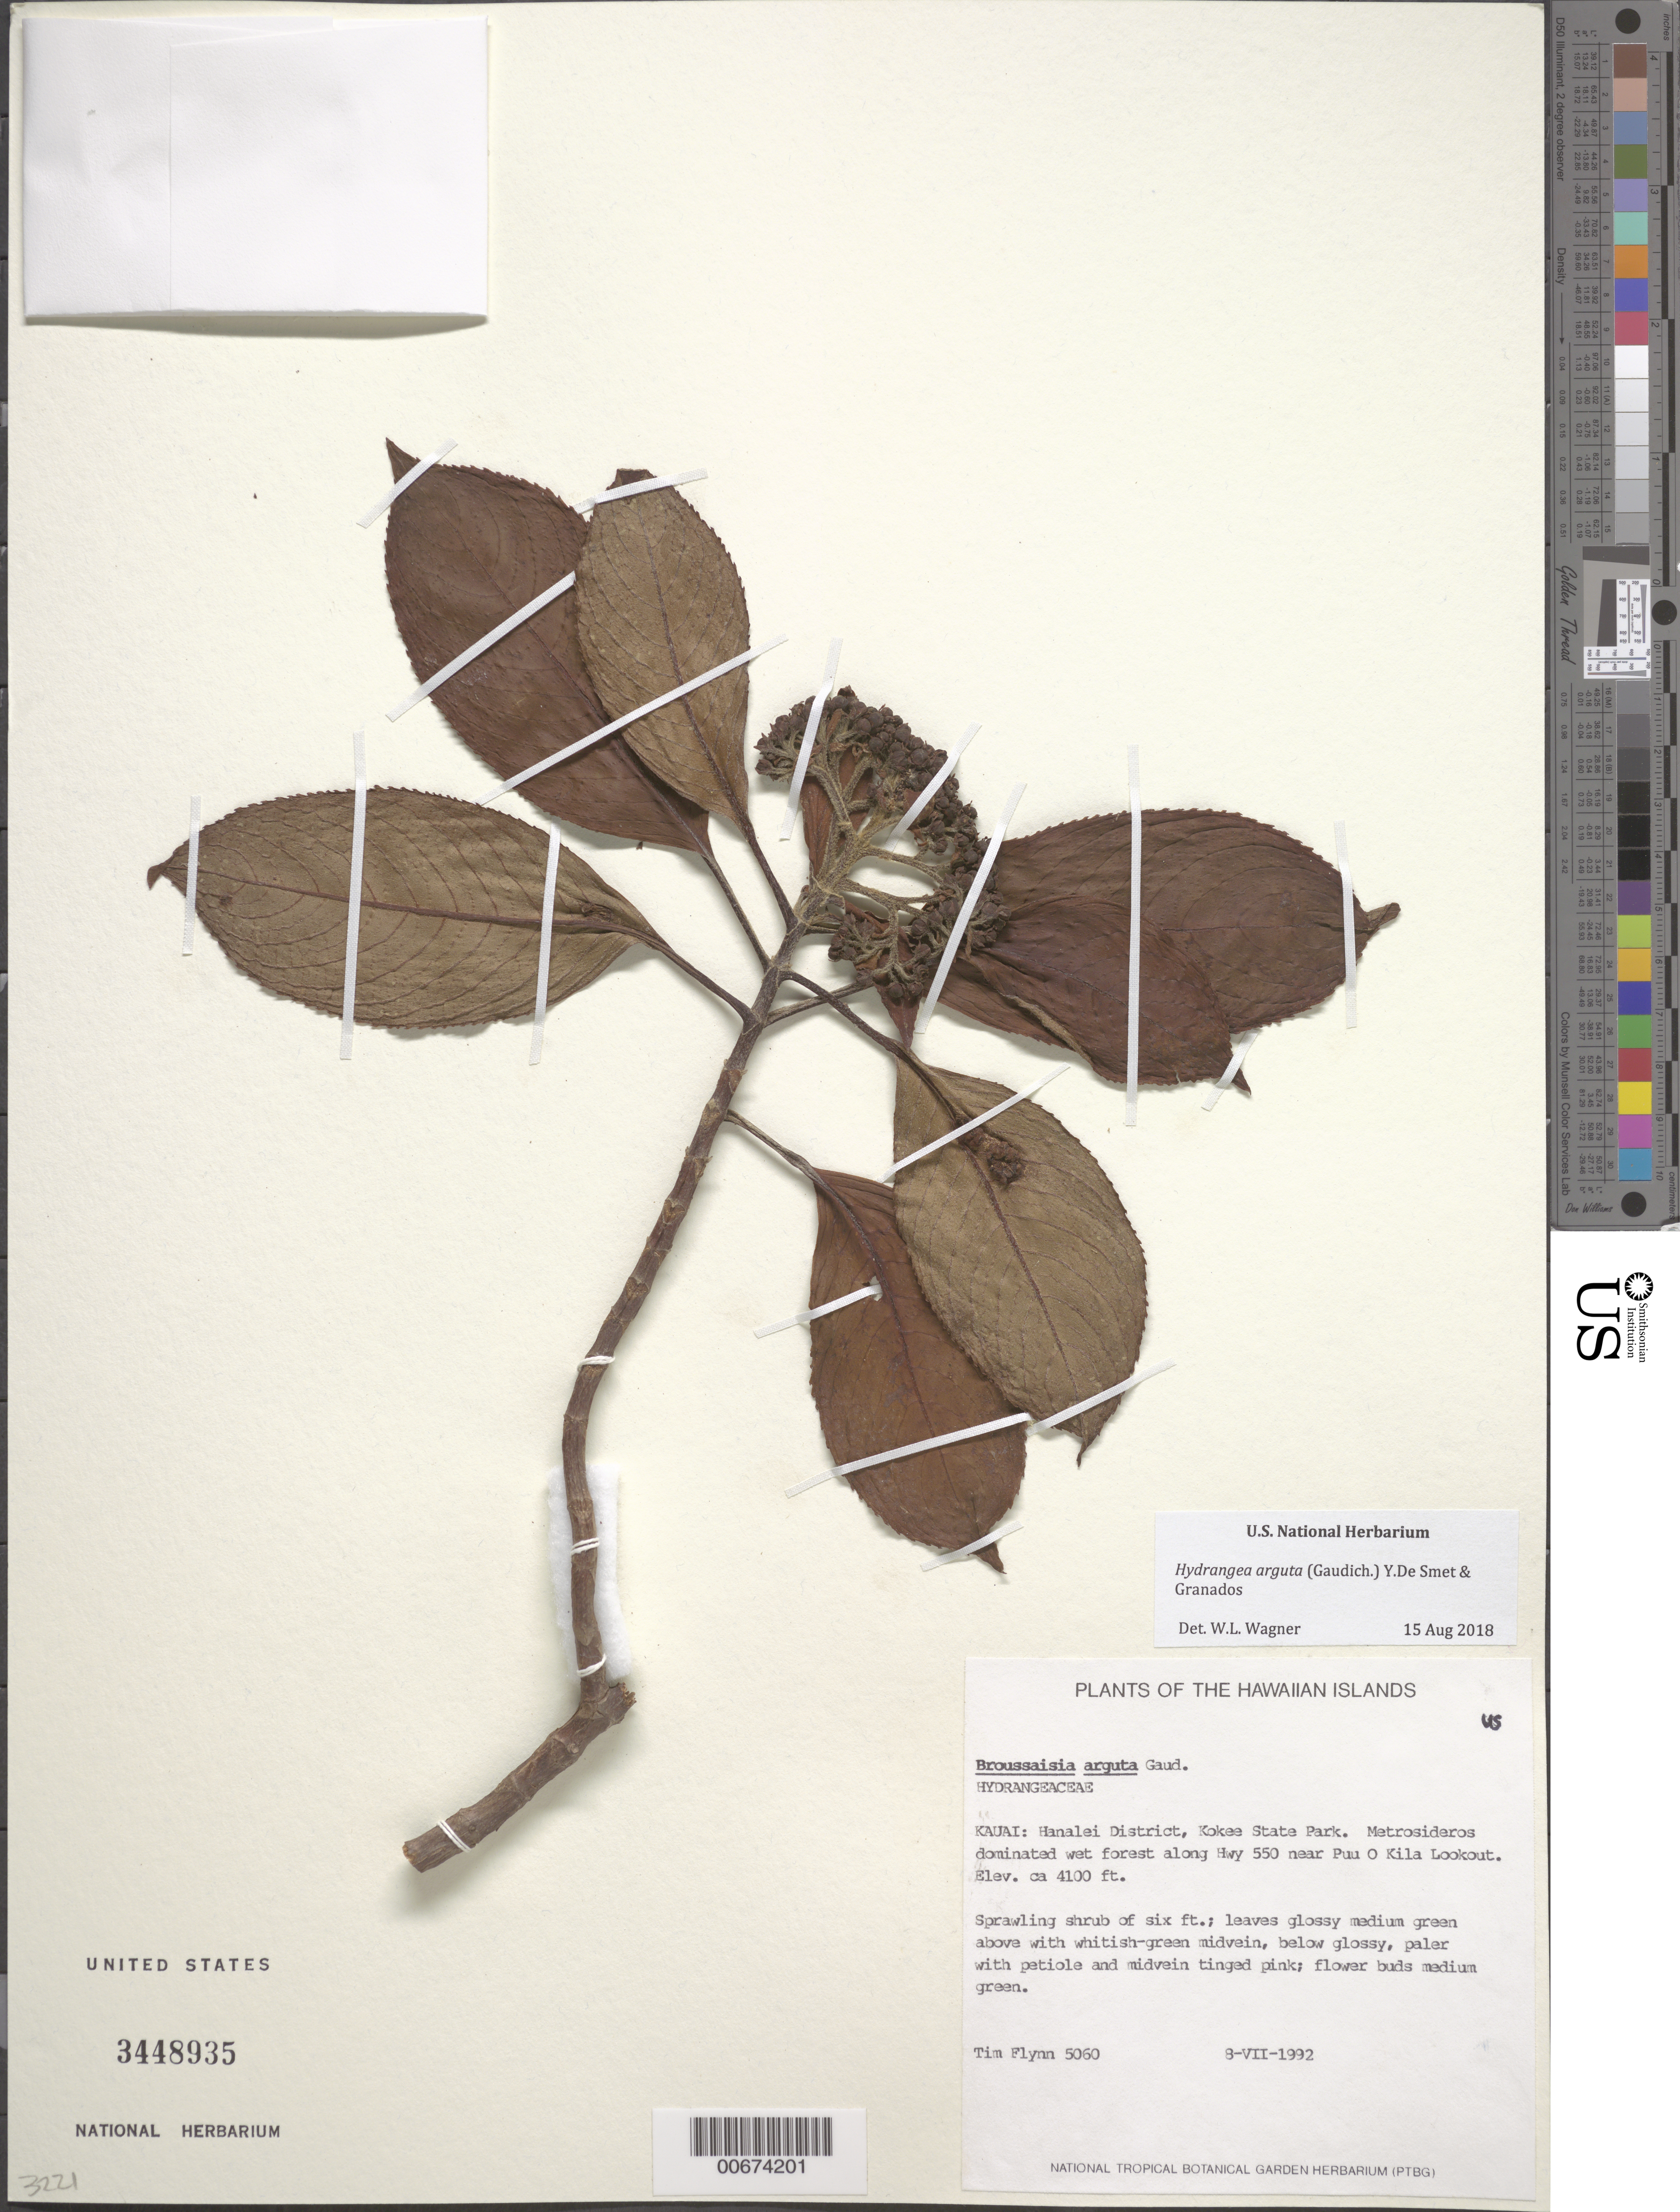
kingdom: Plantae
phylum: Tracheophyta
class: Magnoliopsida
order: Cornales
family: Hydrangeaceae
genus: Hydrangea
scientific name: Hydrangea arguta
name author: (Gaudich.) Y. De Smet & C. Granados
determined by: Wagner, W. L., (BOT), Smithsonian Institution - National Museum of Natural History (UNITED STATES)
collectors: T. W. Flynn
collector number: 5060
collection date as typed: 8 Jul 1992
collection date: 1992-07-08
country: United States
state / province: Hawaii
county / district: Kauai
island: Kaua'i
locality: Hanalei District, Kokee State Park, along Hwy 550 near Puu O Kila Lookout.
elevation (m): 1249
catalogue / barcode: US 3448935